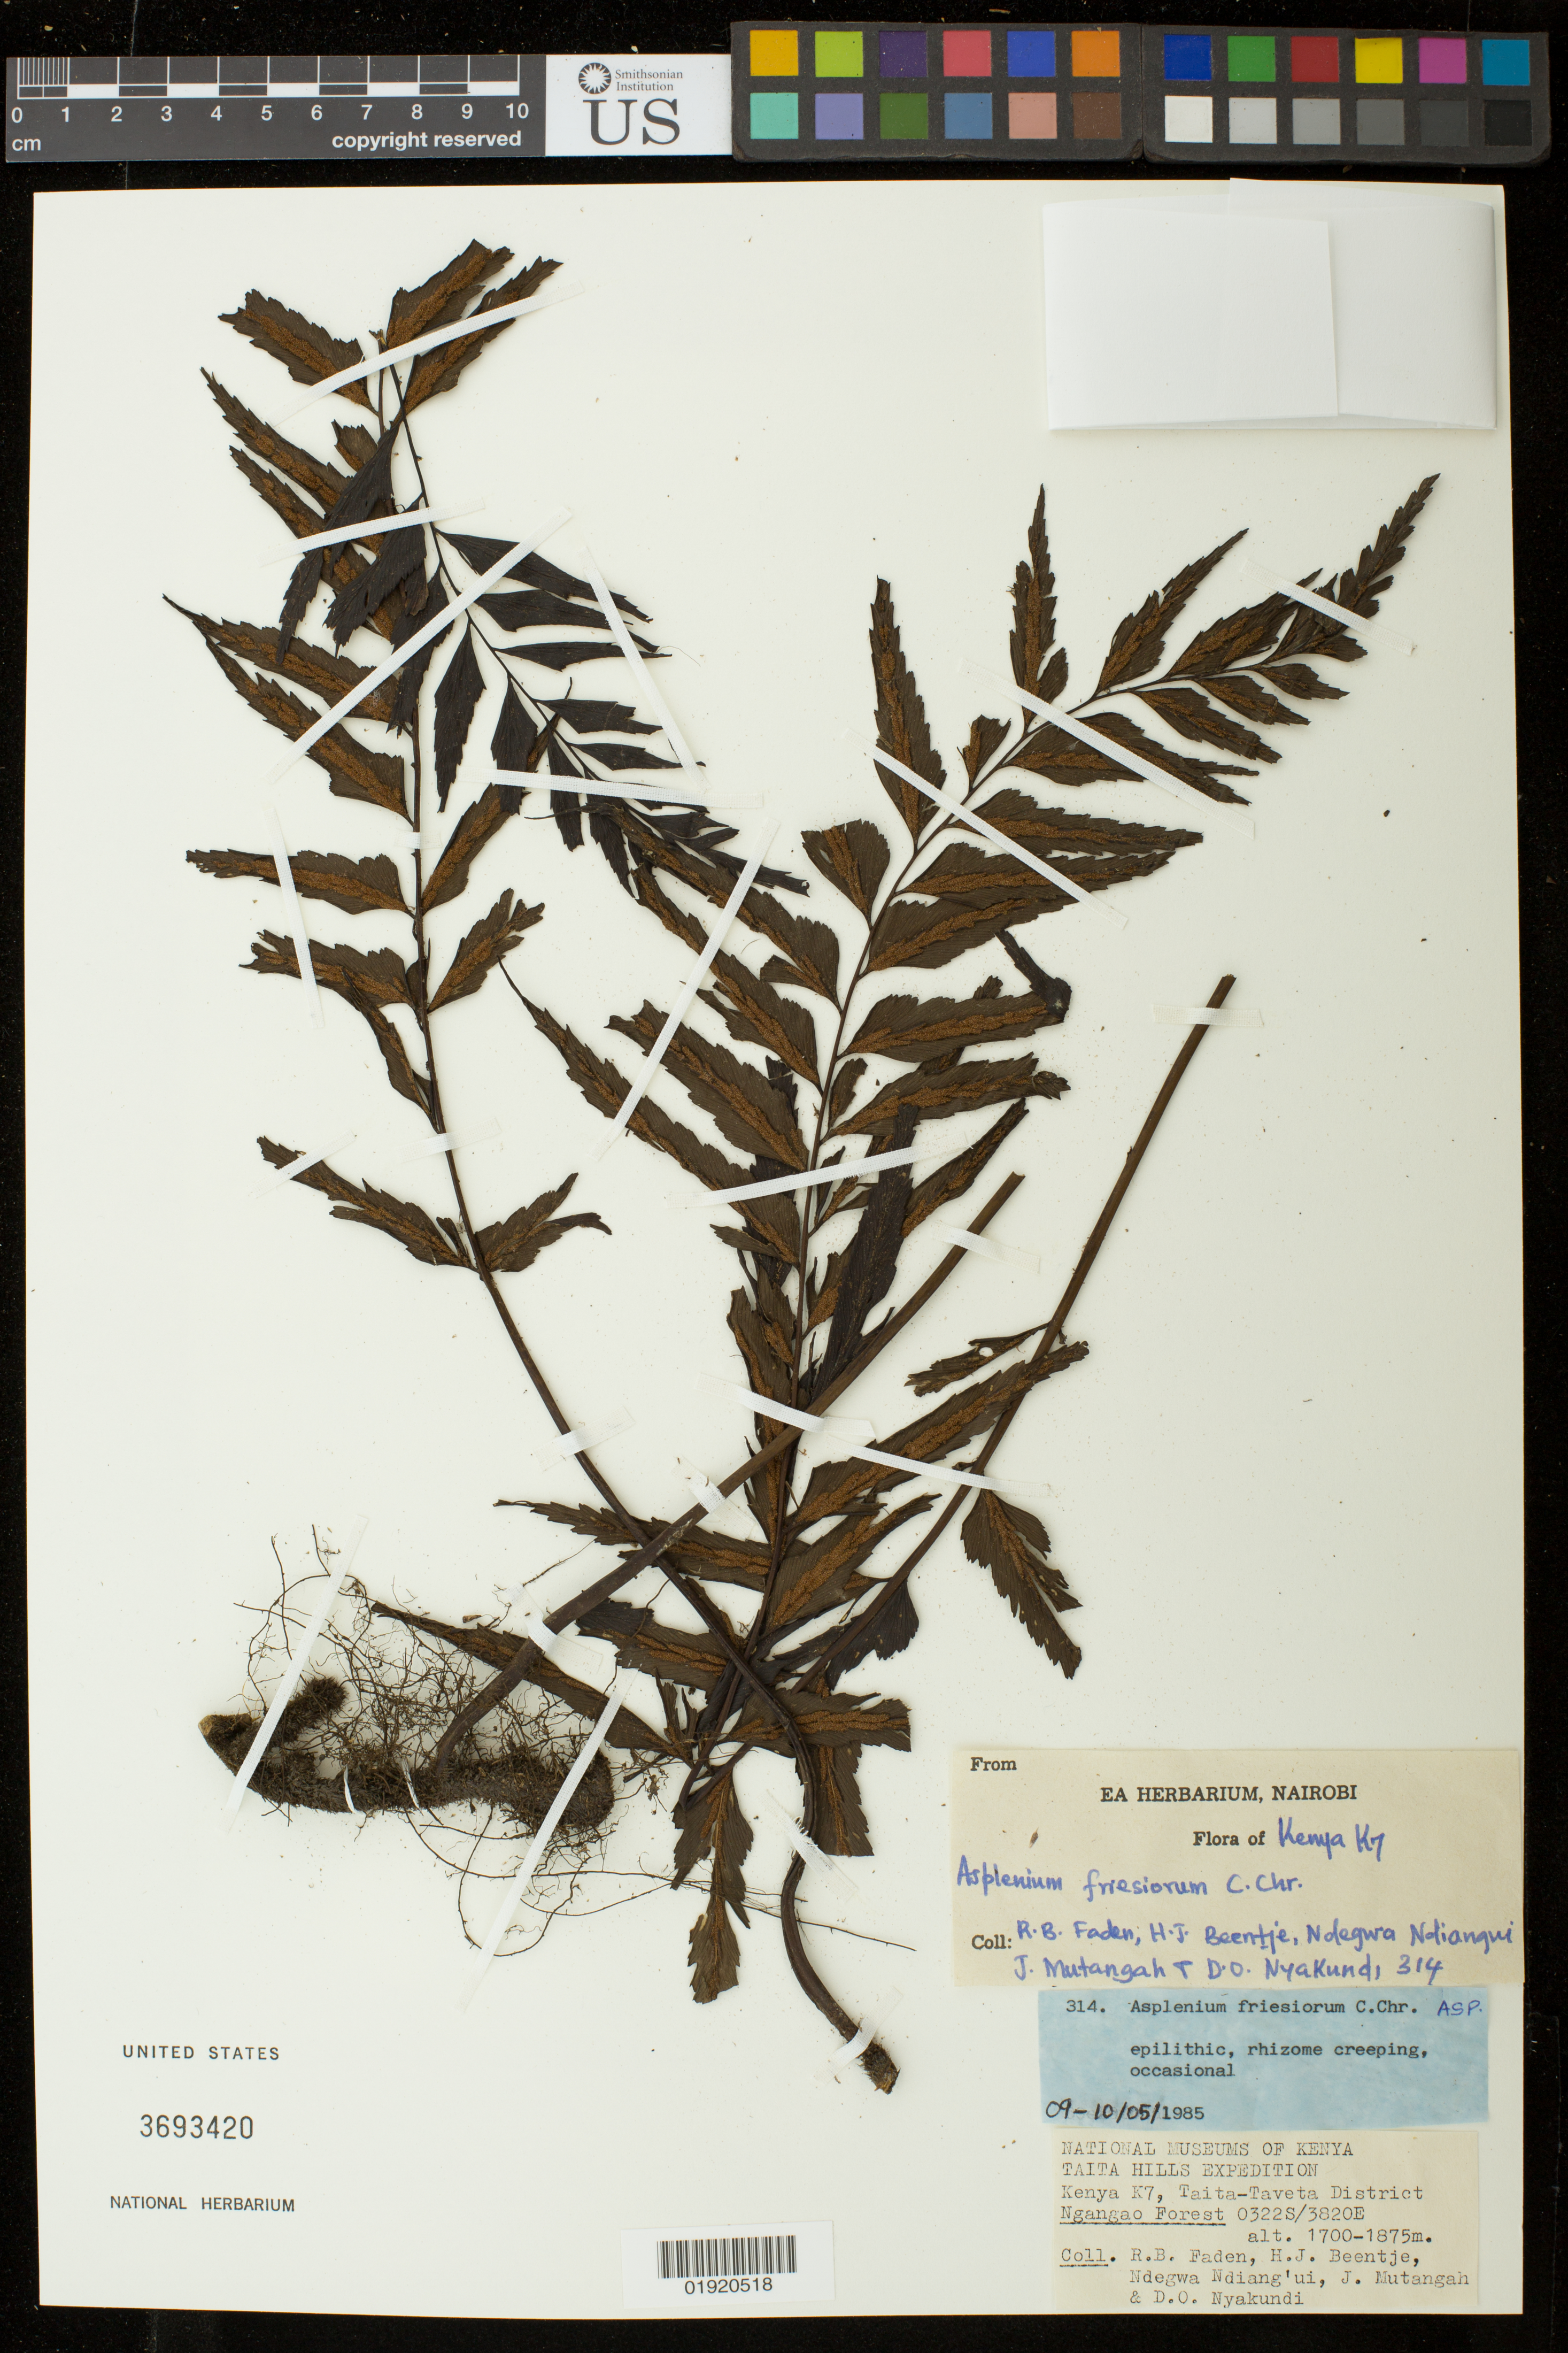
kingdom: Plantae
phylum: Tracheophyta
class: Polypodiopsida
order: Polypodiales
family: Aspleniaceae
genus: Asplenium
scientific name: Asplenium friesiorum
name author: C. Chr.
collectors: R. B. Faden, H. J. Beentje, N. Ndinag'ui, J. Mutangah & D. Nyakundi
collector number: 314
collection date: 1985-05-09/1985-05-10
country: Kenya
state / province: Taita Taveta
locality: Kenya K7, Taita-Taveta District, Taita Hills, Ngangao Forest.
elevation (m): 1700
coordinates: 0322S, 3820E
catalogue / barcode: US 3693420